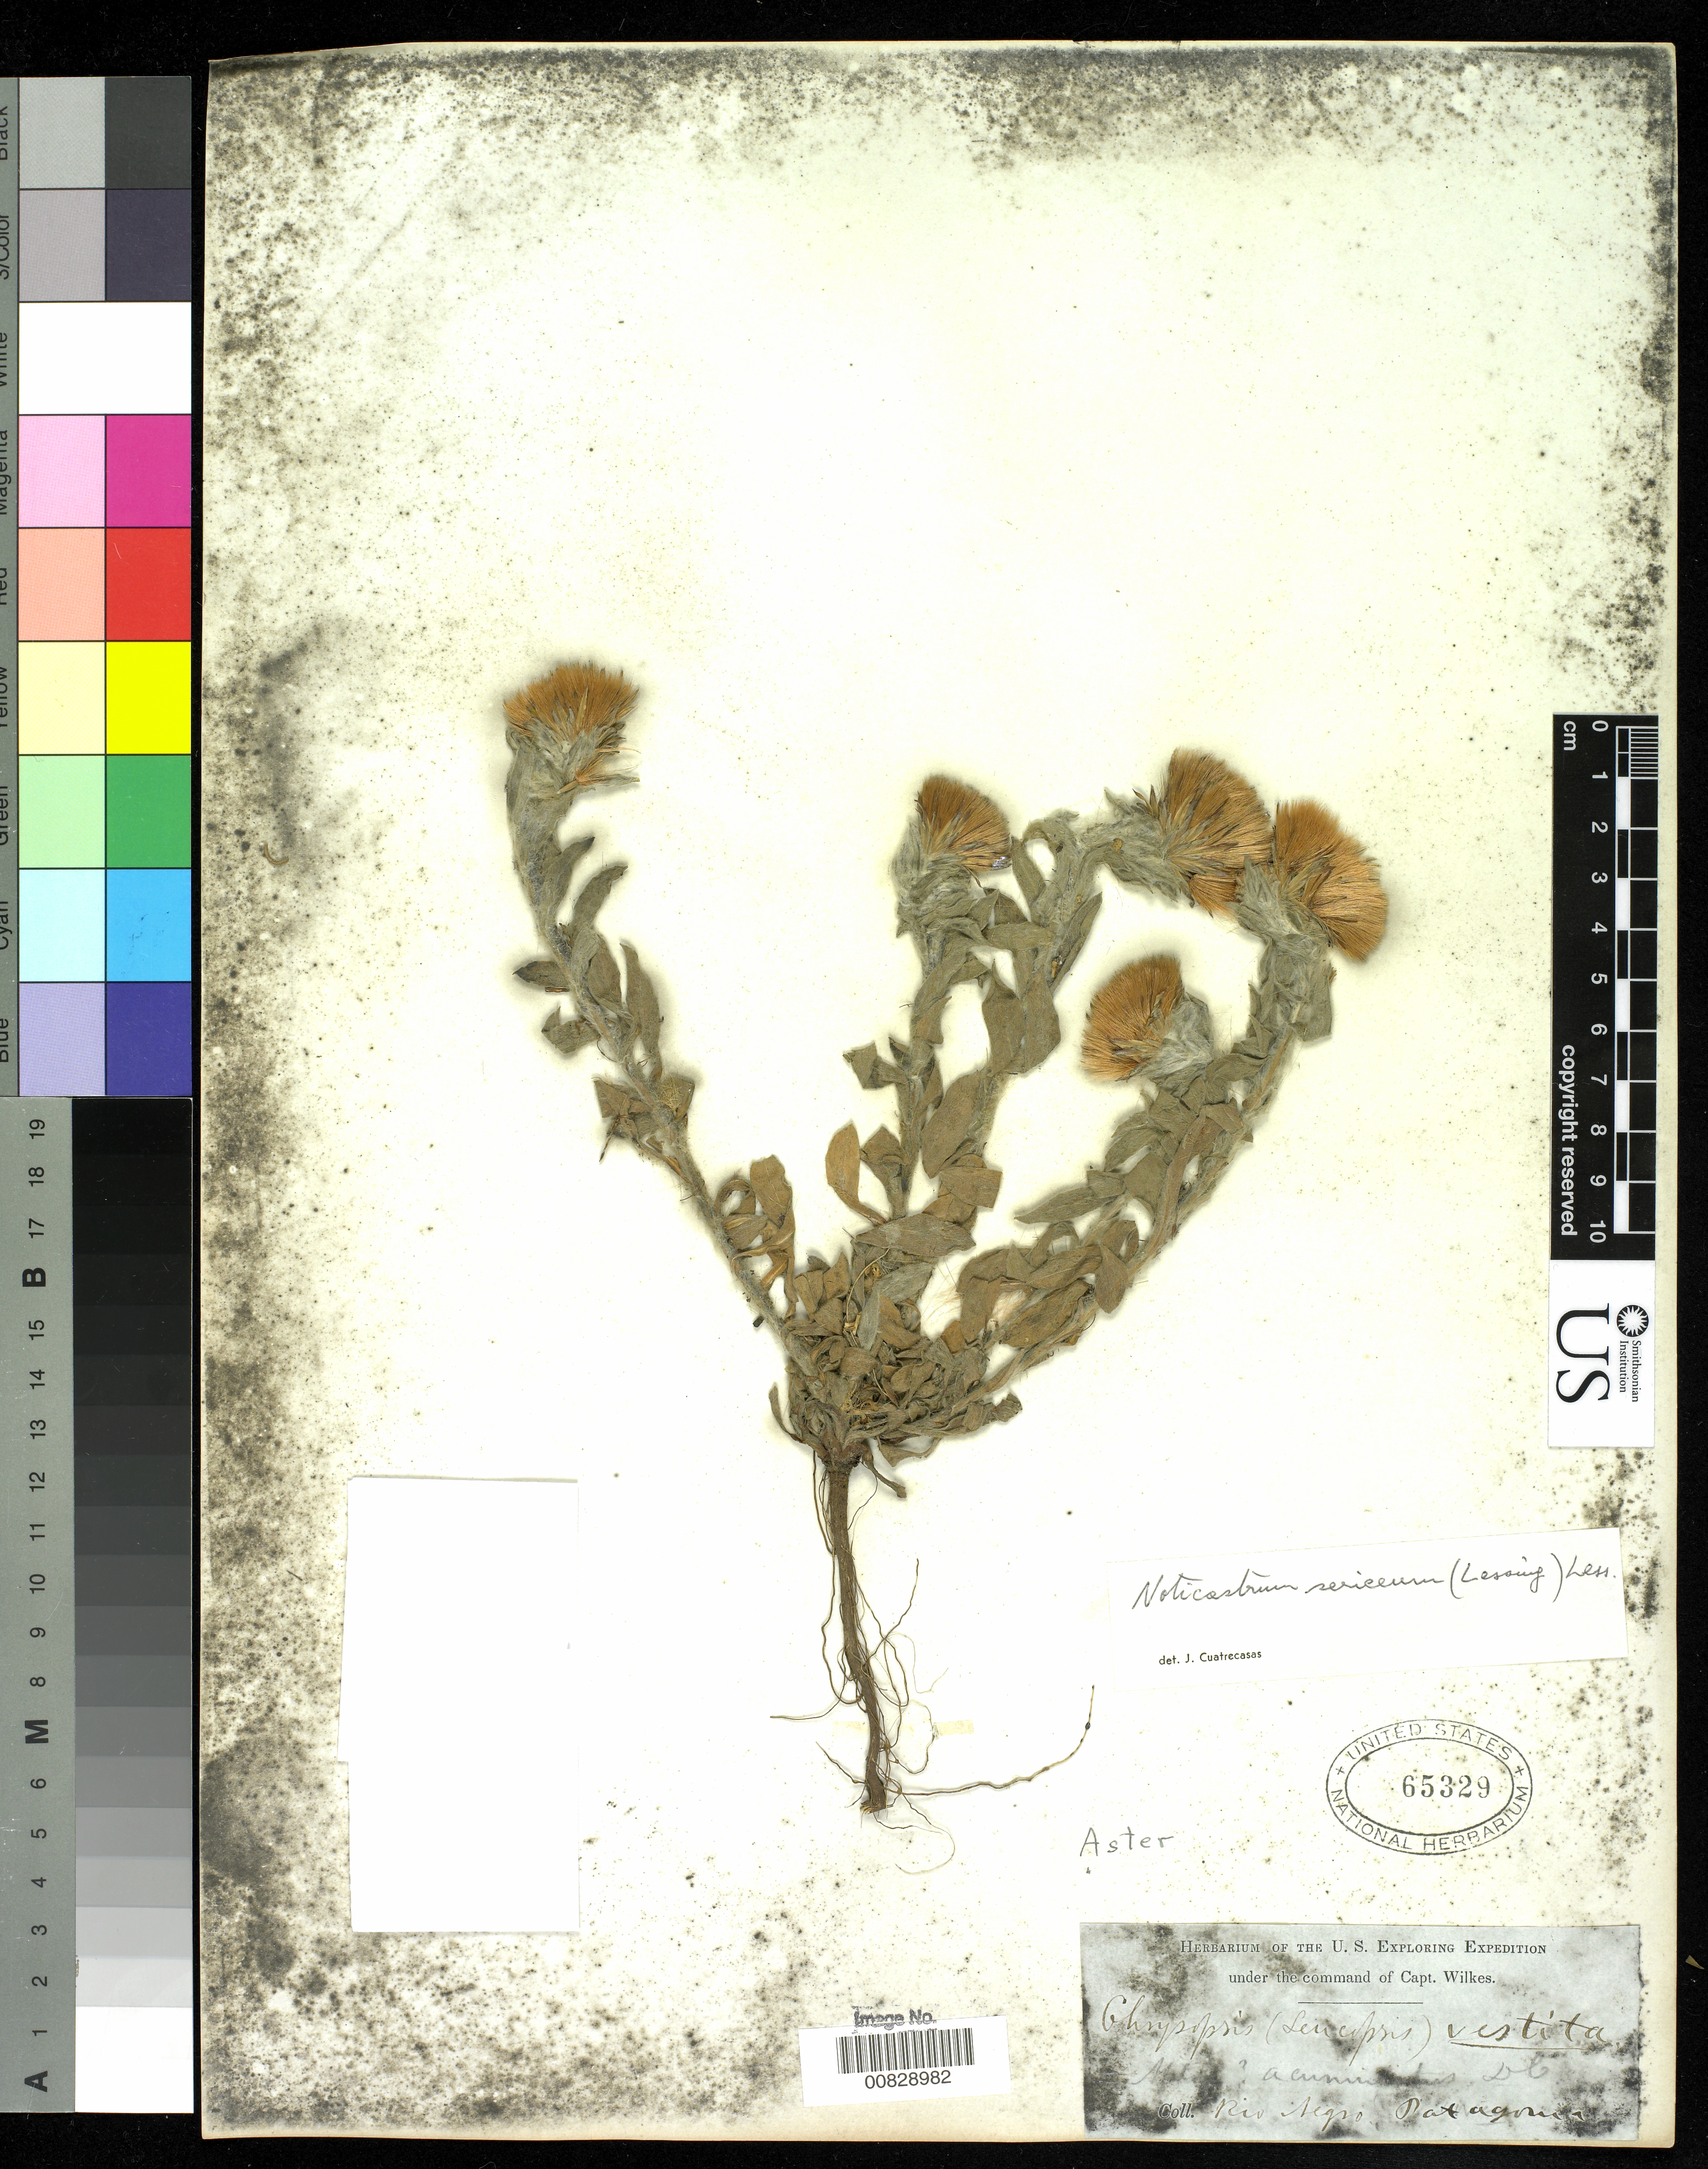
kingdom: Plantae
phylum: Tracheophyta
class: Magnoliopsida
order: Asterales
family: Asteraceae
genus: Noticastrum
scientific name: Noticastrum haplopappus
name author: J. Rémy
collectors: Wilkes Explor. Exped.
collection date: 1838/1842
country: Chile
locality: Rio Negro, Patagonia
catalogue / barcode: US 65329